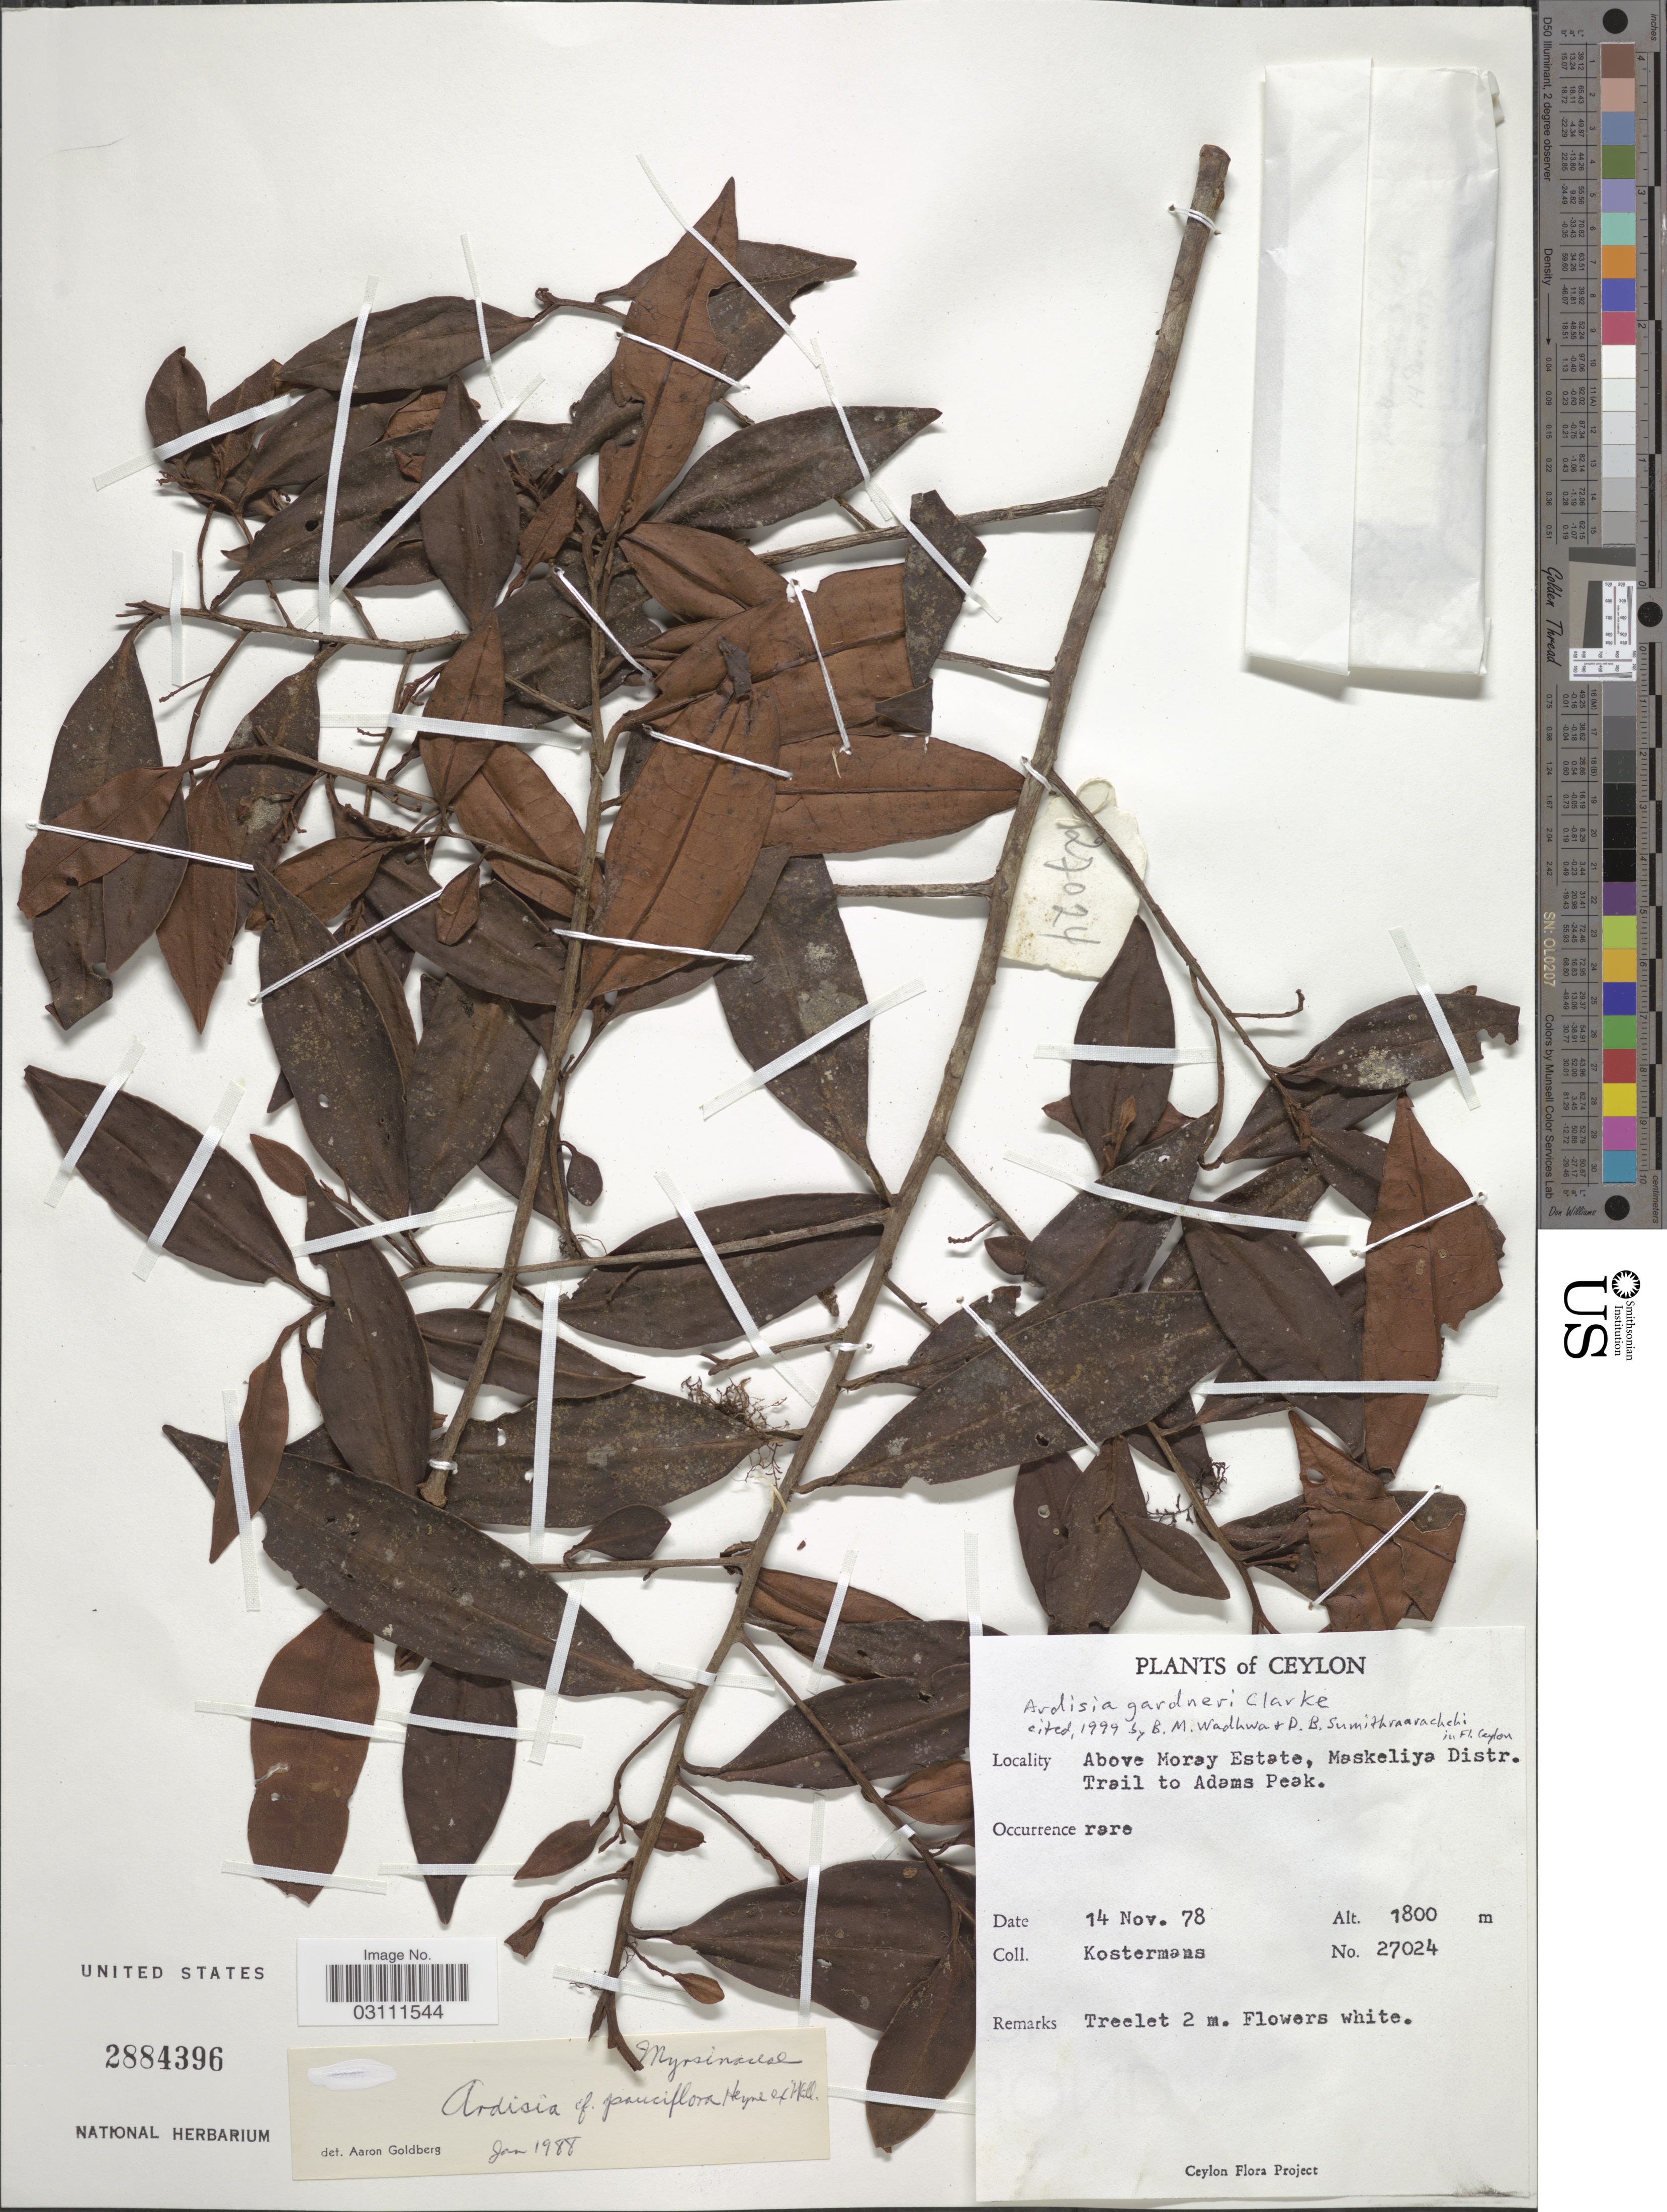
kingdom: Plantae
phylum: Tracheophyta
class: Magnoliopsida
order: Ericales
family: Primulaceae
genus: Ardisia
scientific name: Ardisia gardneri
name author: C.B. Clarke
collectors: Kostermans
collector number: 27024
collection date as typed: Transcribed d/m/y: 14/11/78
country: Sri Lanka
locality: Ceylon, Above Moray Estate, Maskeliya Distr., Trail to Adams Peak.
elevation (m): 1800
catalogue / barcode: US 2884396